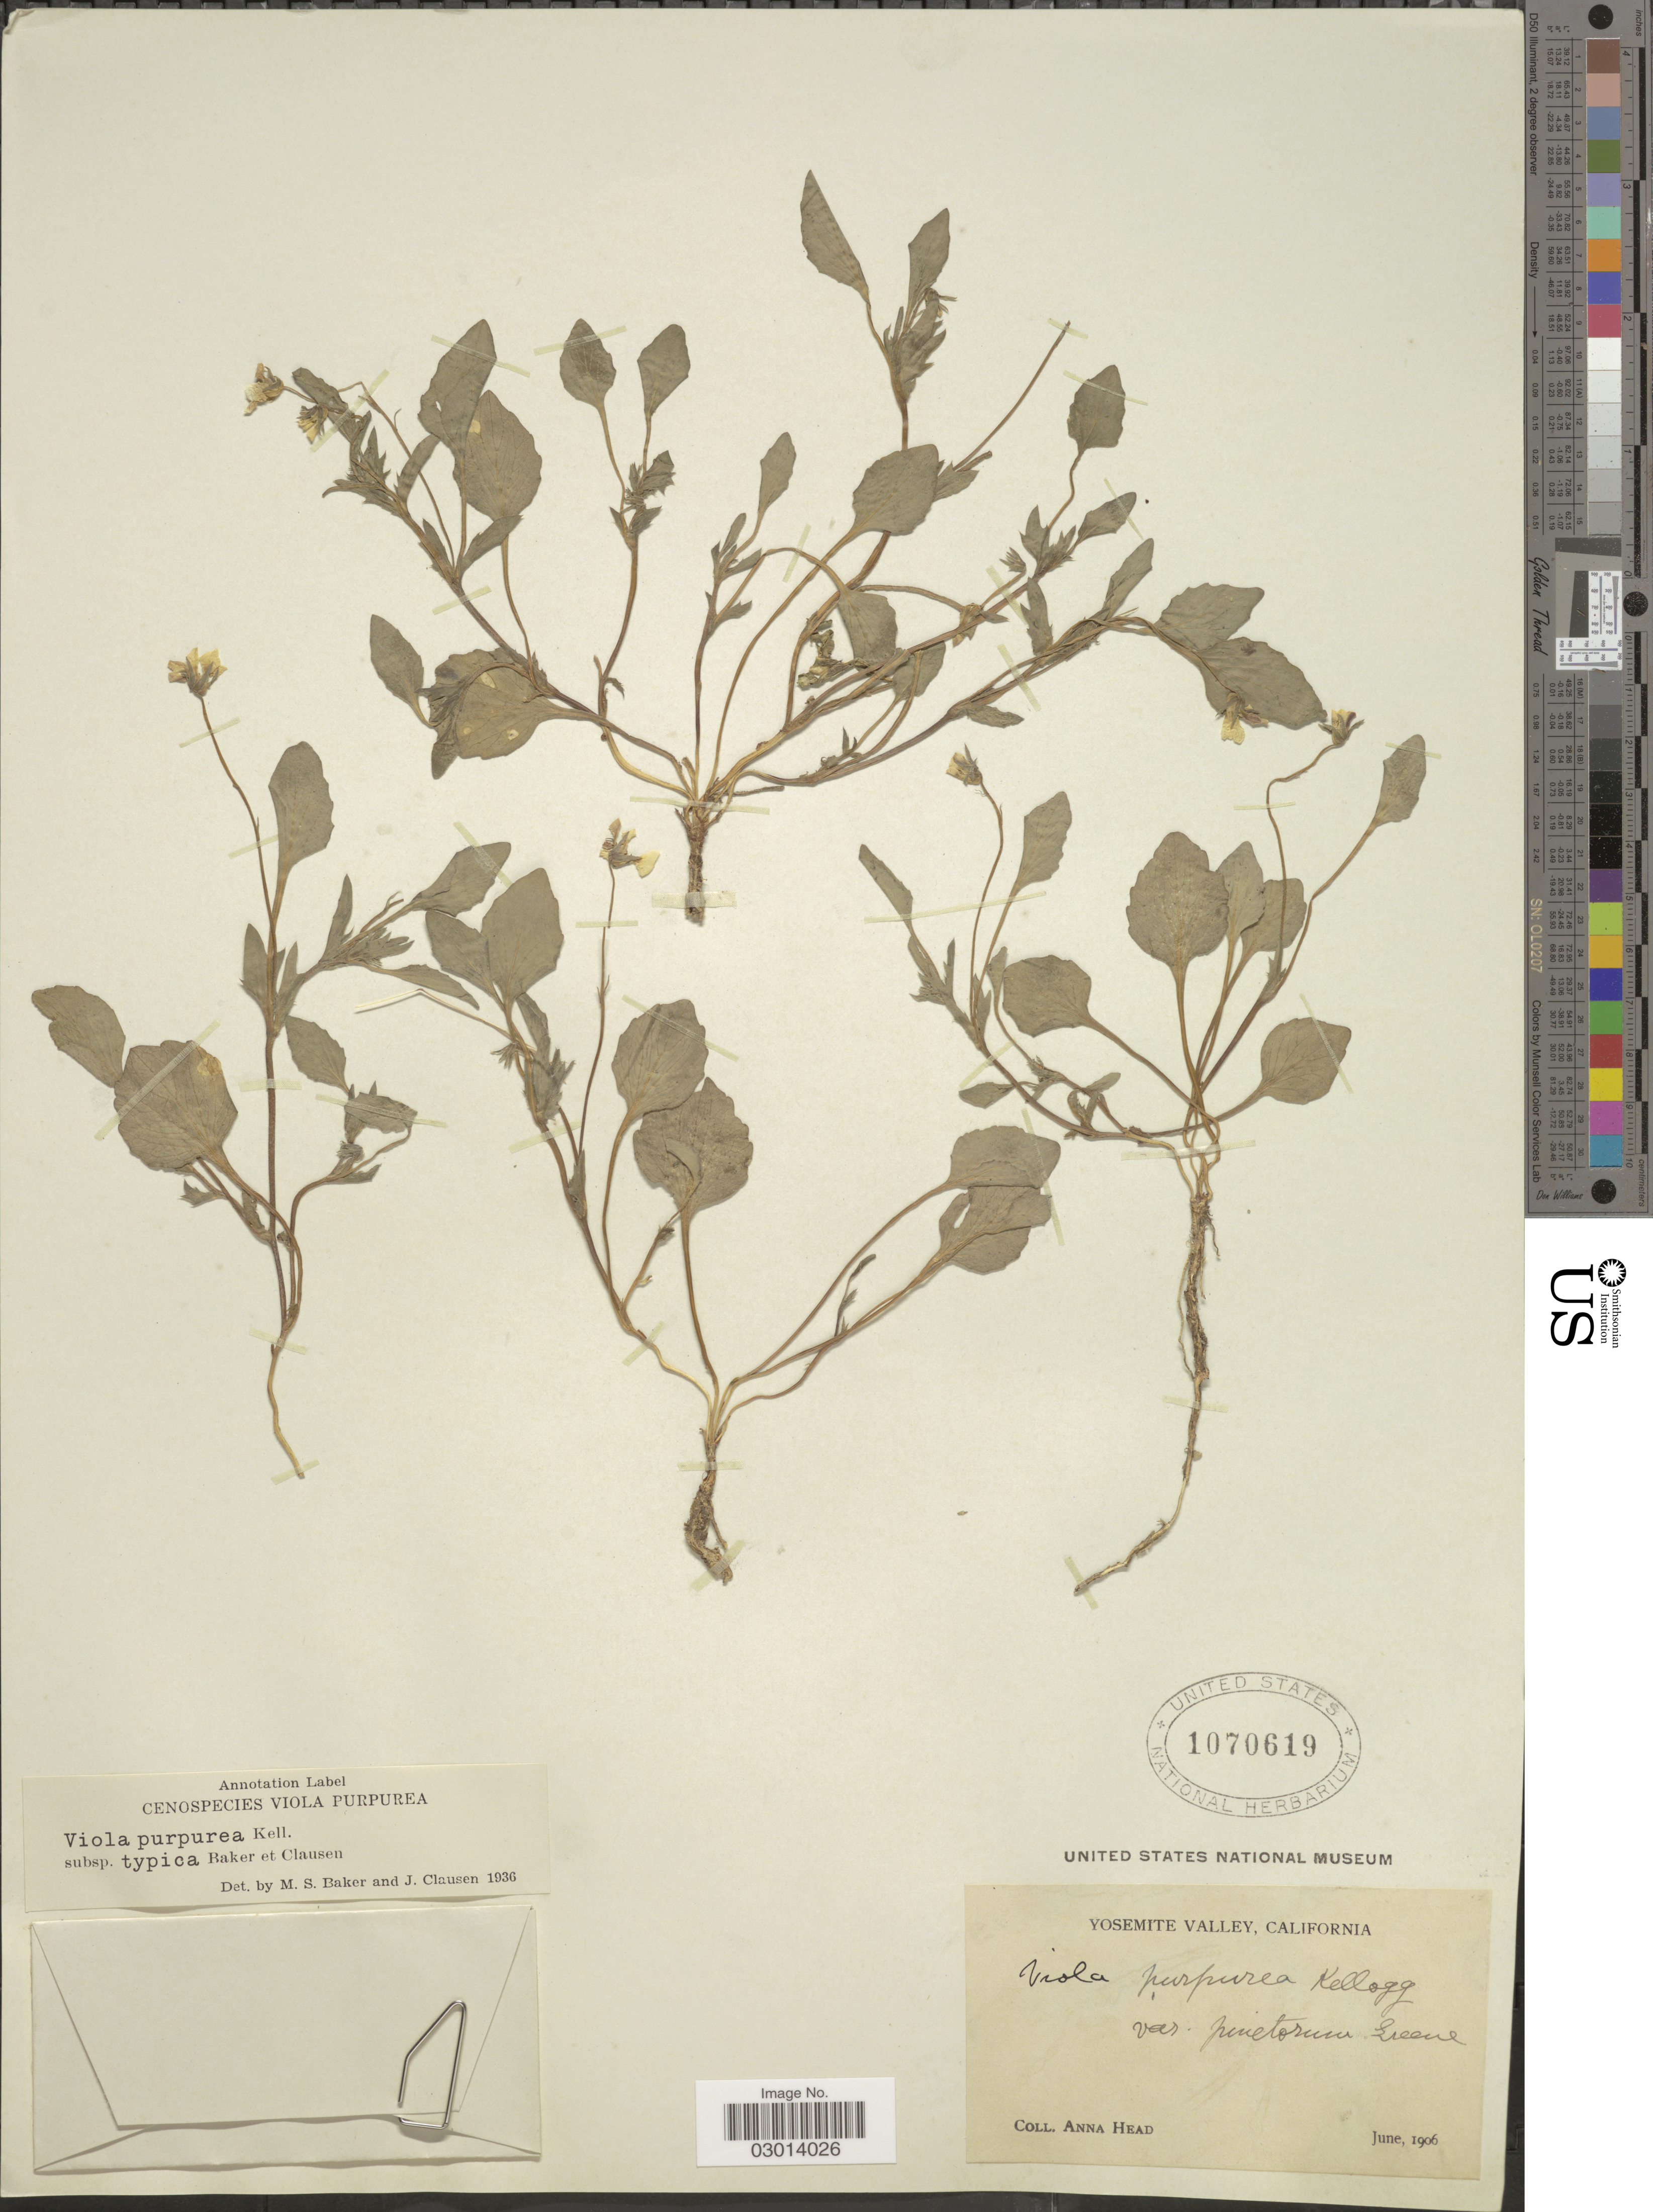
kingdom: Plantae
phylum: Tracheophyta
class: Magnoliopsida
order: Malpighiales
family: Violaceae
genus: Viola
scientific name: Viola purpurea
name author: Kellogg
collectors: A. Head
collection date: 1906-06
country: United States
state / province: California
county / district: Mariposa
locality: Yosemite Valley.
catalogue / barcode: US 1070619